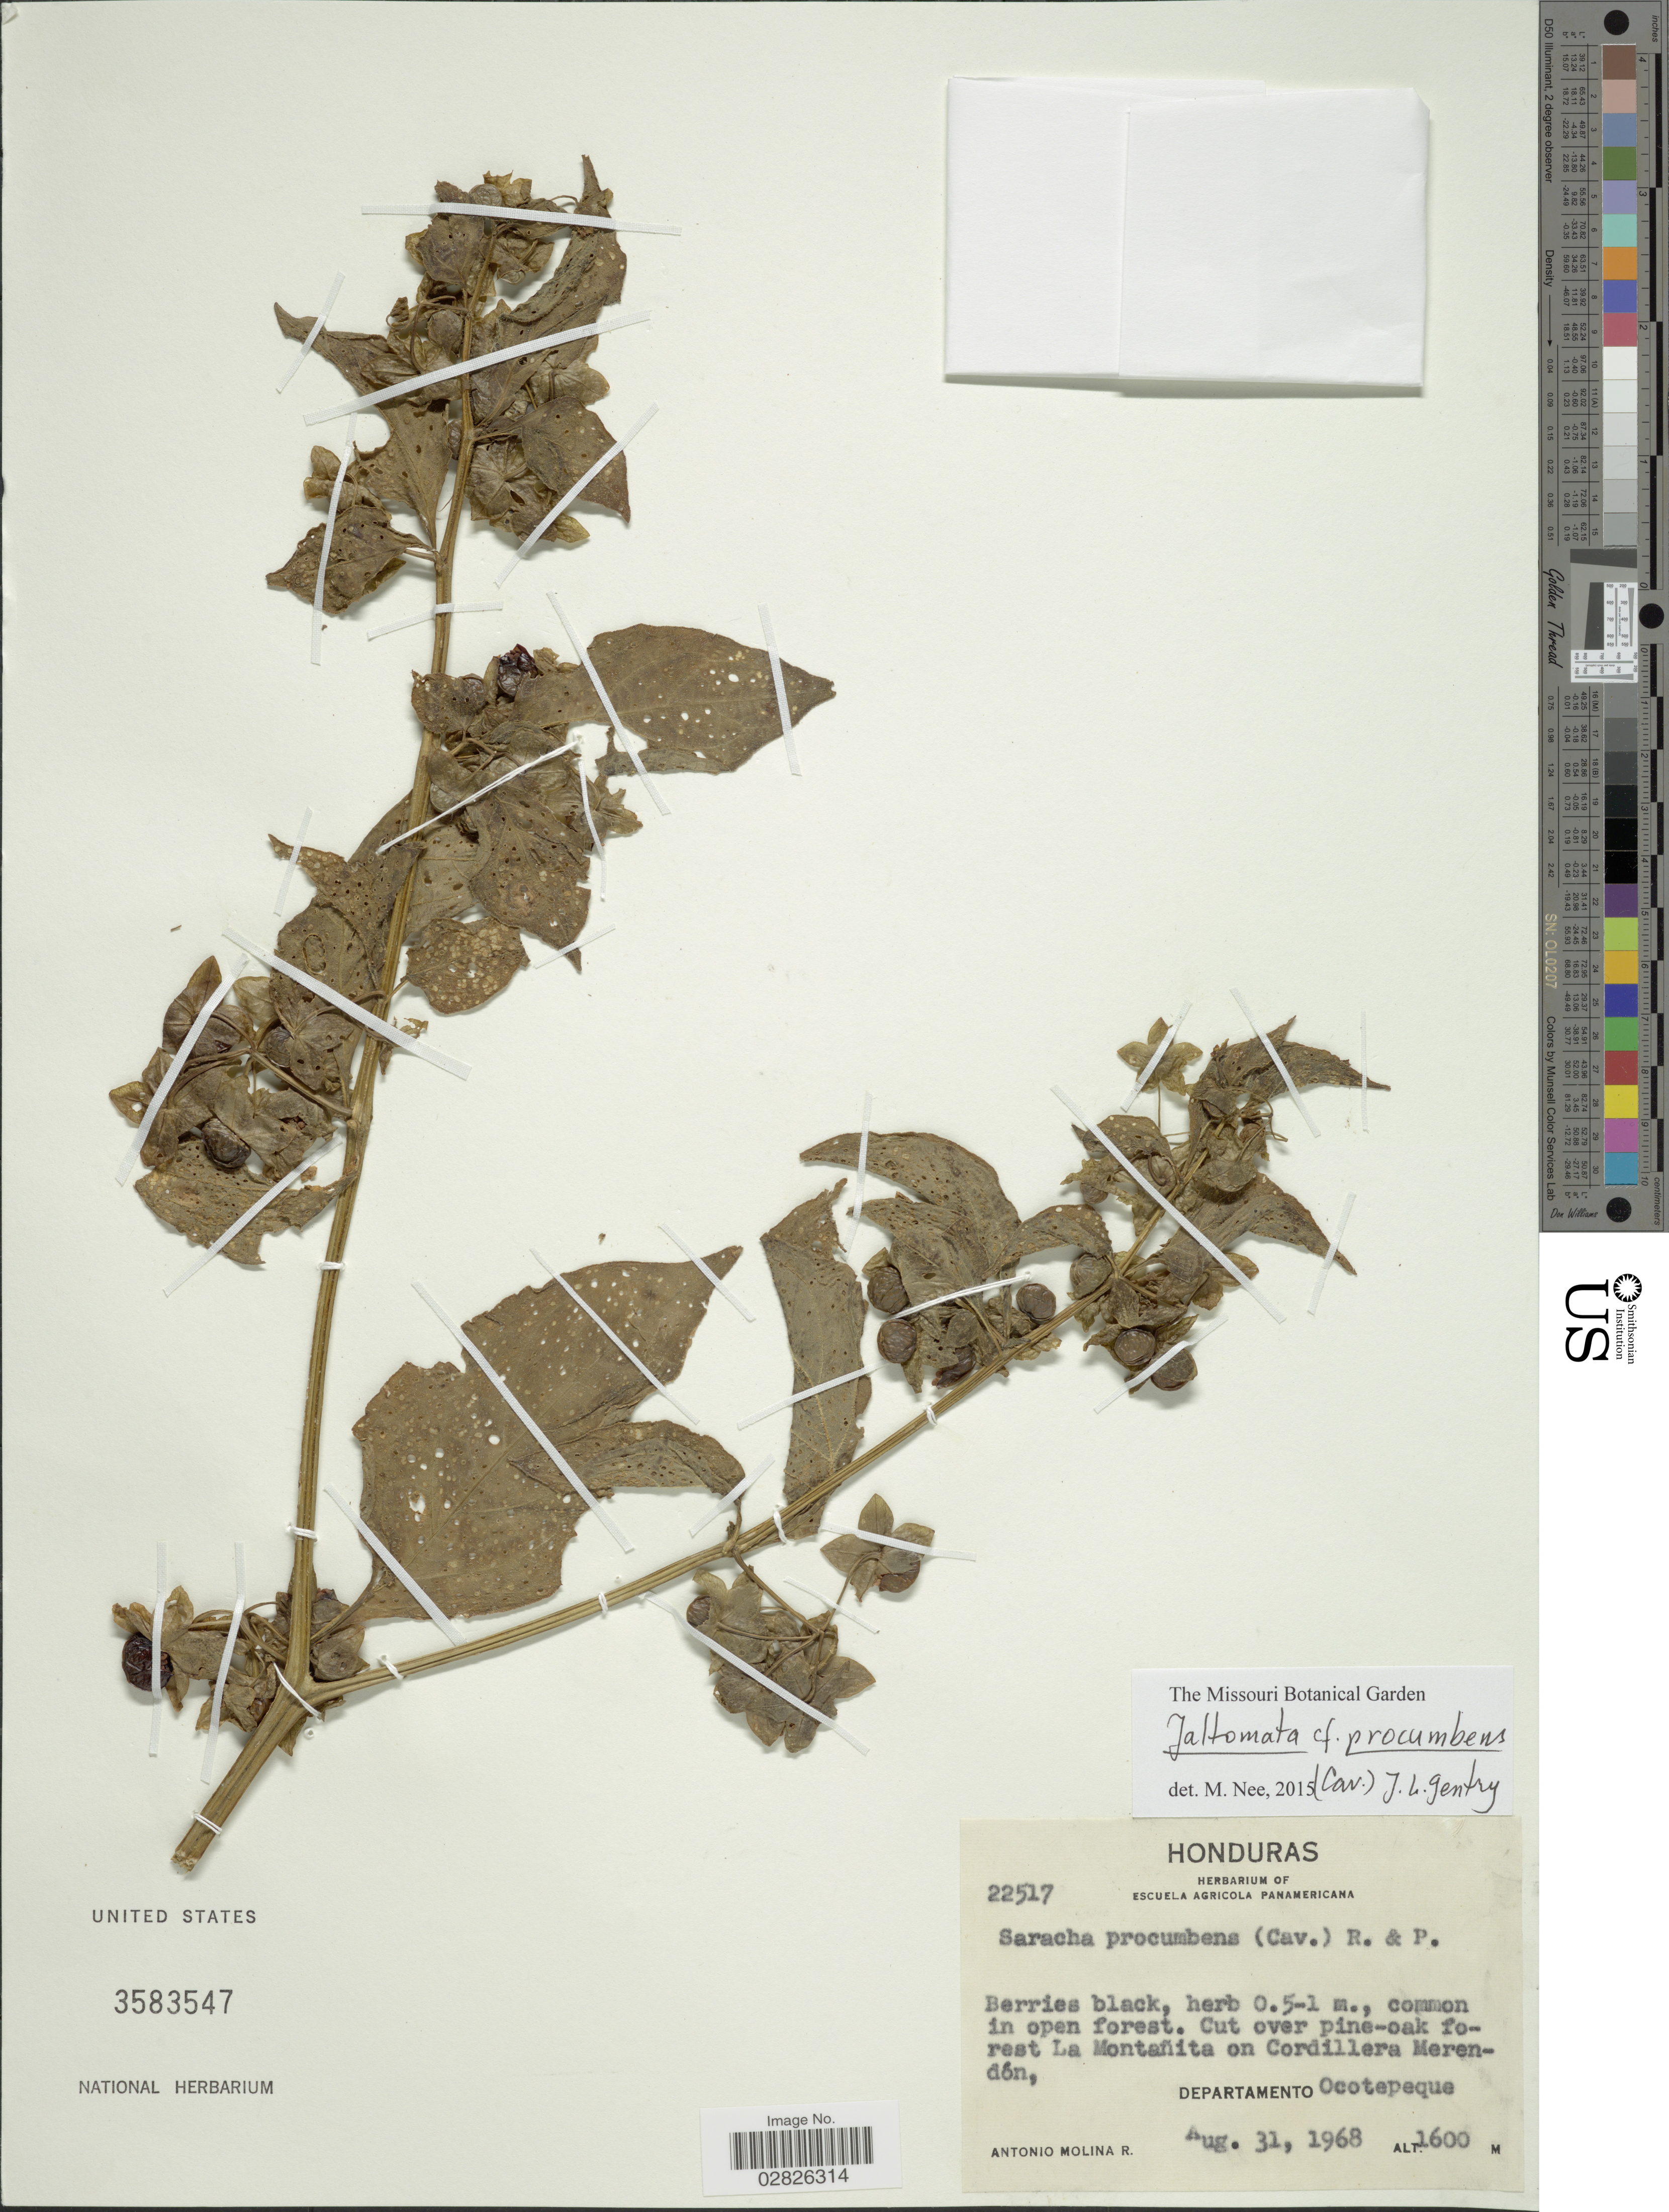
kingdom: Plantae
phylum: Tracheophyta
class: Magnoliopsida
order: Solanales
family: Solanaceae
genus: Jaltomata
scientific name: Jaltomata procumbens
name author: (Cav.) J.L. Gentry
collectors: A. Molina R.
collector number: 22517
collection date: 1968-08-31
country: Honduras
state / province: Ocotepeque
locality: Cut over pine-oak forest La Montañita on Cordillera Merendón, Departamento Ocotepeque.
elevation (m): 1600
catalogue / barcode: US 3583547